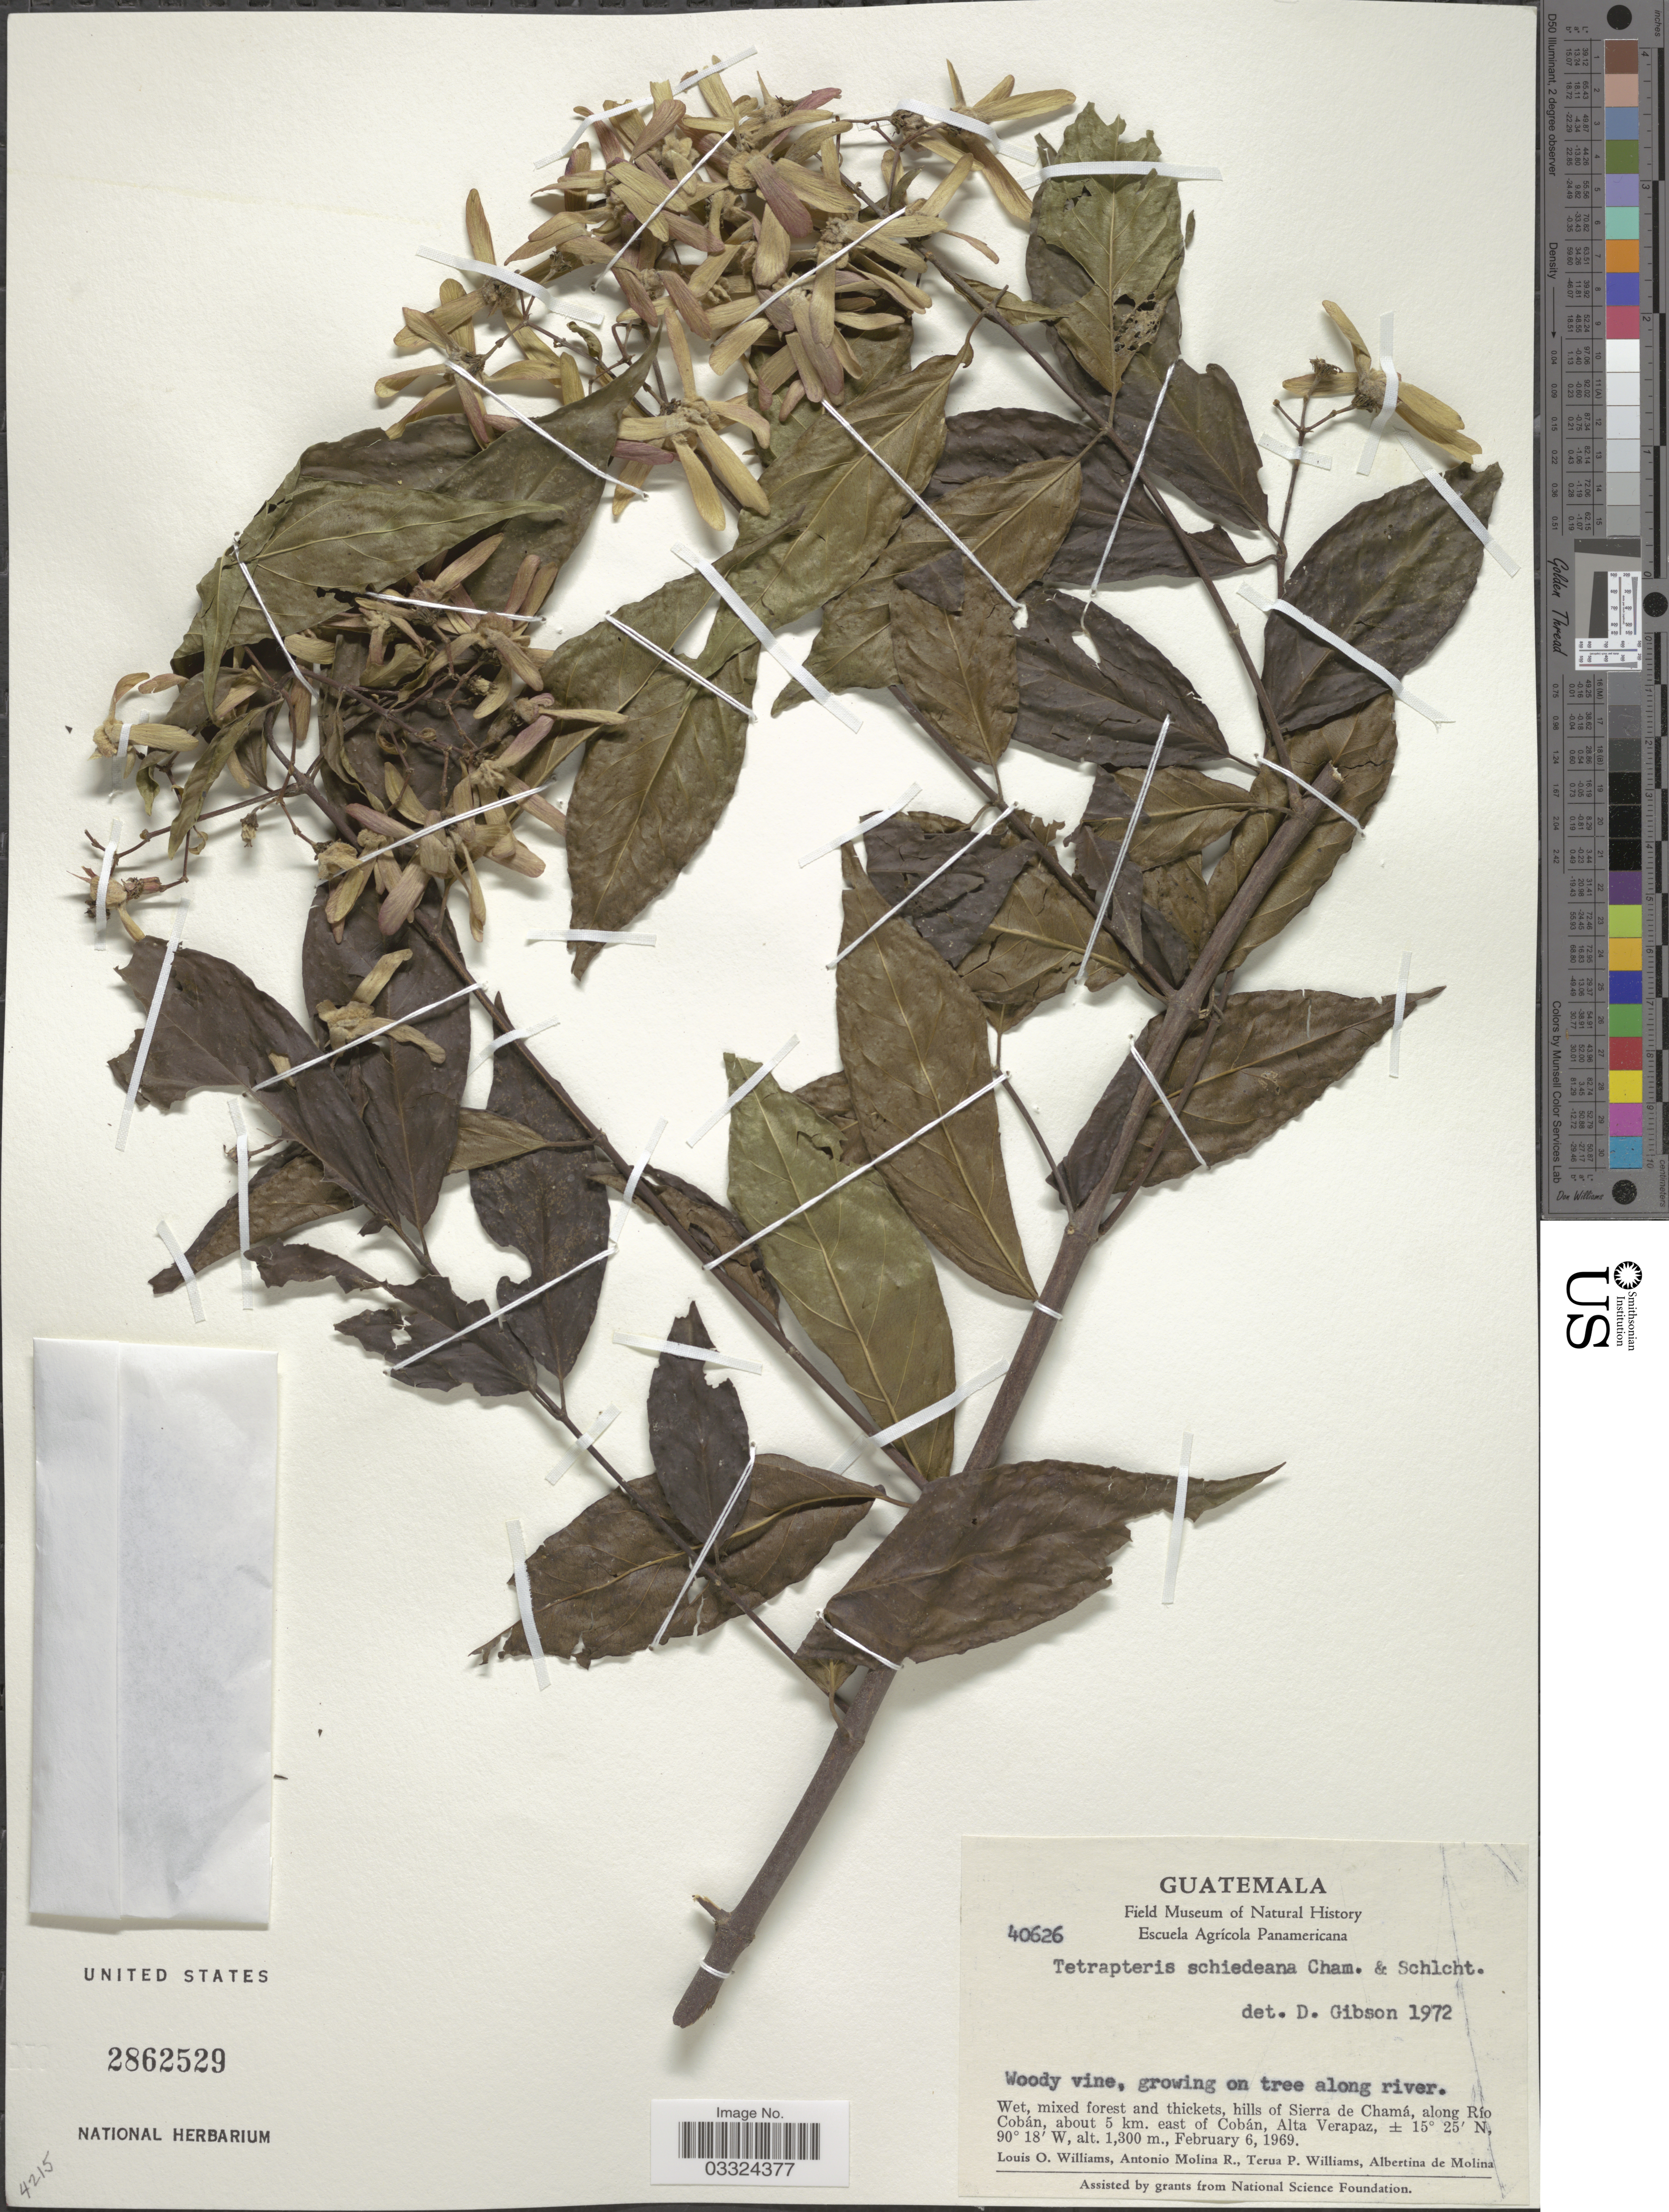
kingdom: Plantae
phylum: Tracheophyta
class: Magnoliopsida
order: Malpighiales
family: Malpighiaceae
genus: Tetrapterys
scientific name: Tetrapterys schiedeana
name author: Schltdl. & Cham.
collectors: L. O. Williams, A. Molina R., T. Williams & A. R. Molina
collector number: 40626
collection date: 1969-02-06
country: Guatemala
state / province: Alta Verapaz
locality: Hills of Sierra de Chamá, along Río Cobán, about 5 km. east of Cobán.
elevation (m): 1300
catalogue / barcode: US 2862529